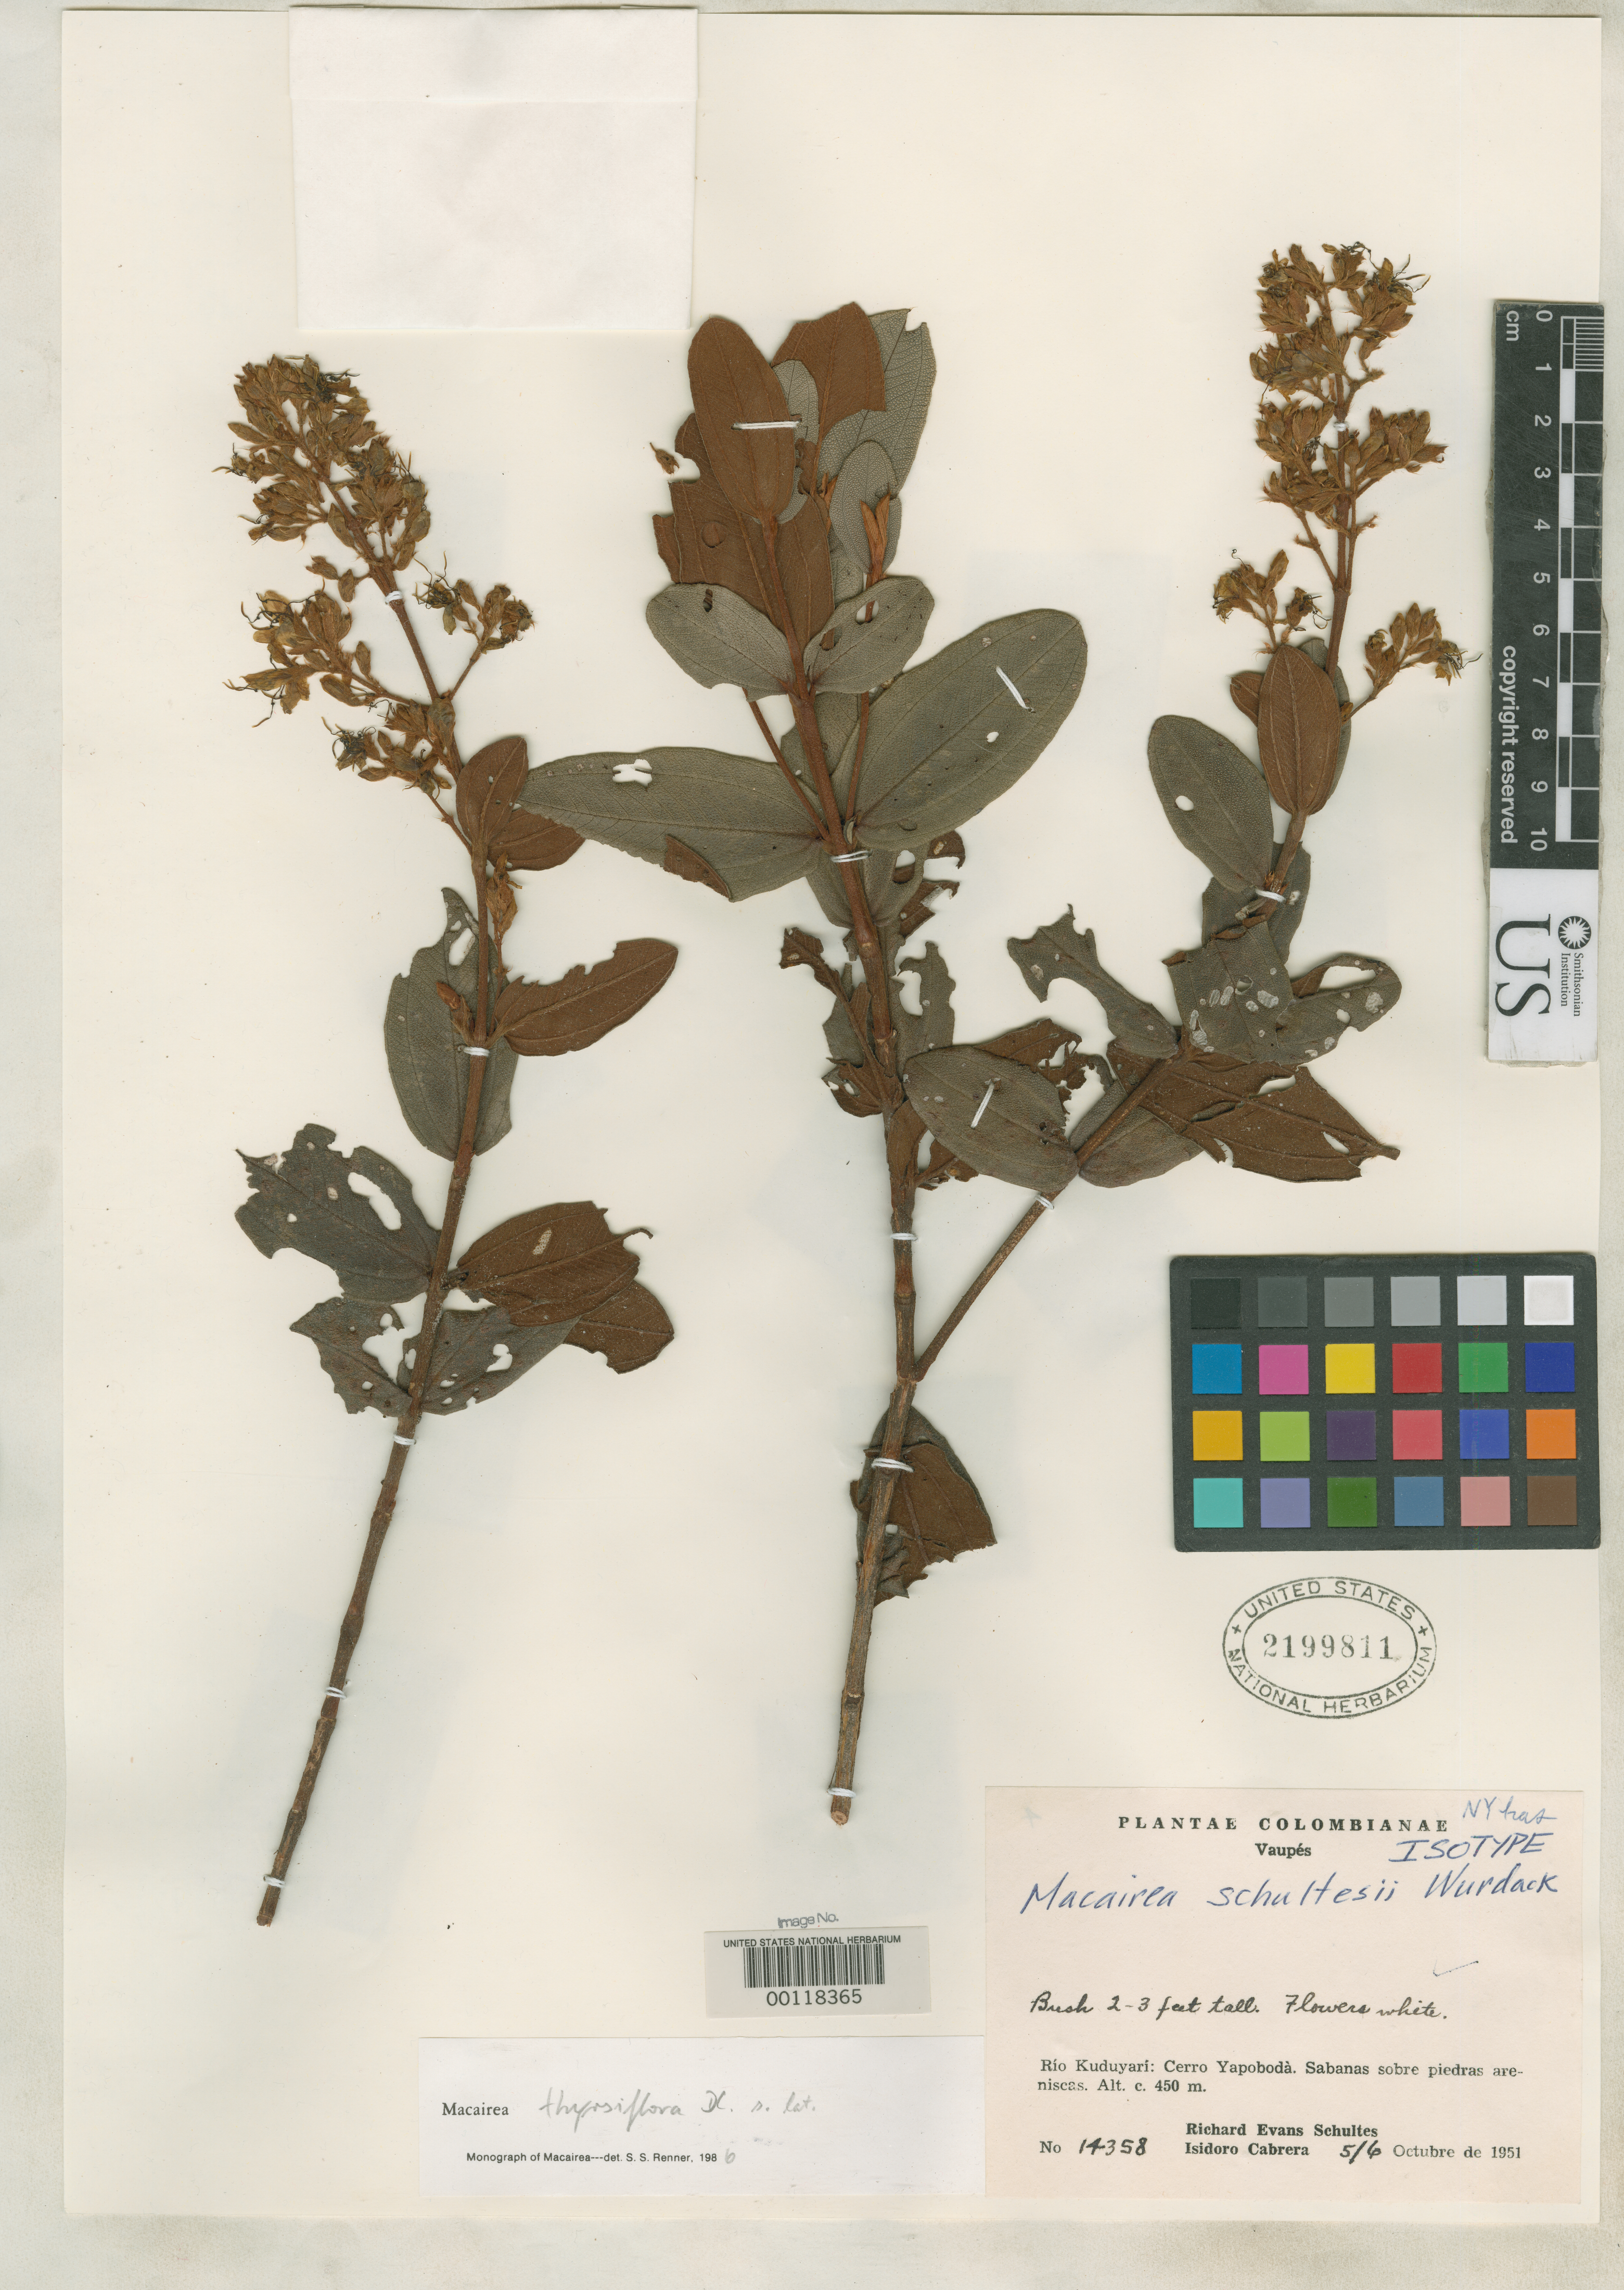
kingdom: Plantae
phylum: Tracheophyta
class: Magnoliopsida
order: Myrtales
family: Melastomataceae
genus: Macairea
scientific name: Macairea schultesii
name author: Wurdack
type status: Isotype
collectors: R. E. Schultes & I. Cabrera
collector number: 14358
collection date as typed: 05 Oct 1951 to 06 Oct 1951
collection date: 1951-10-05/1951-10-06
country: Colombia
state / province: Vaupés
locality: Rio Kuduyari, Cerro Yapoboda.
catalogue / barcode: US 2199811